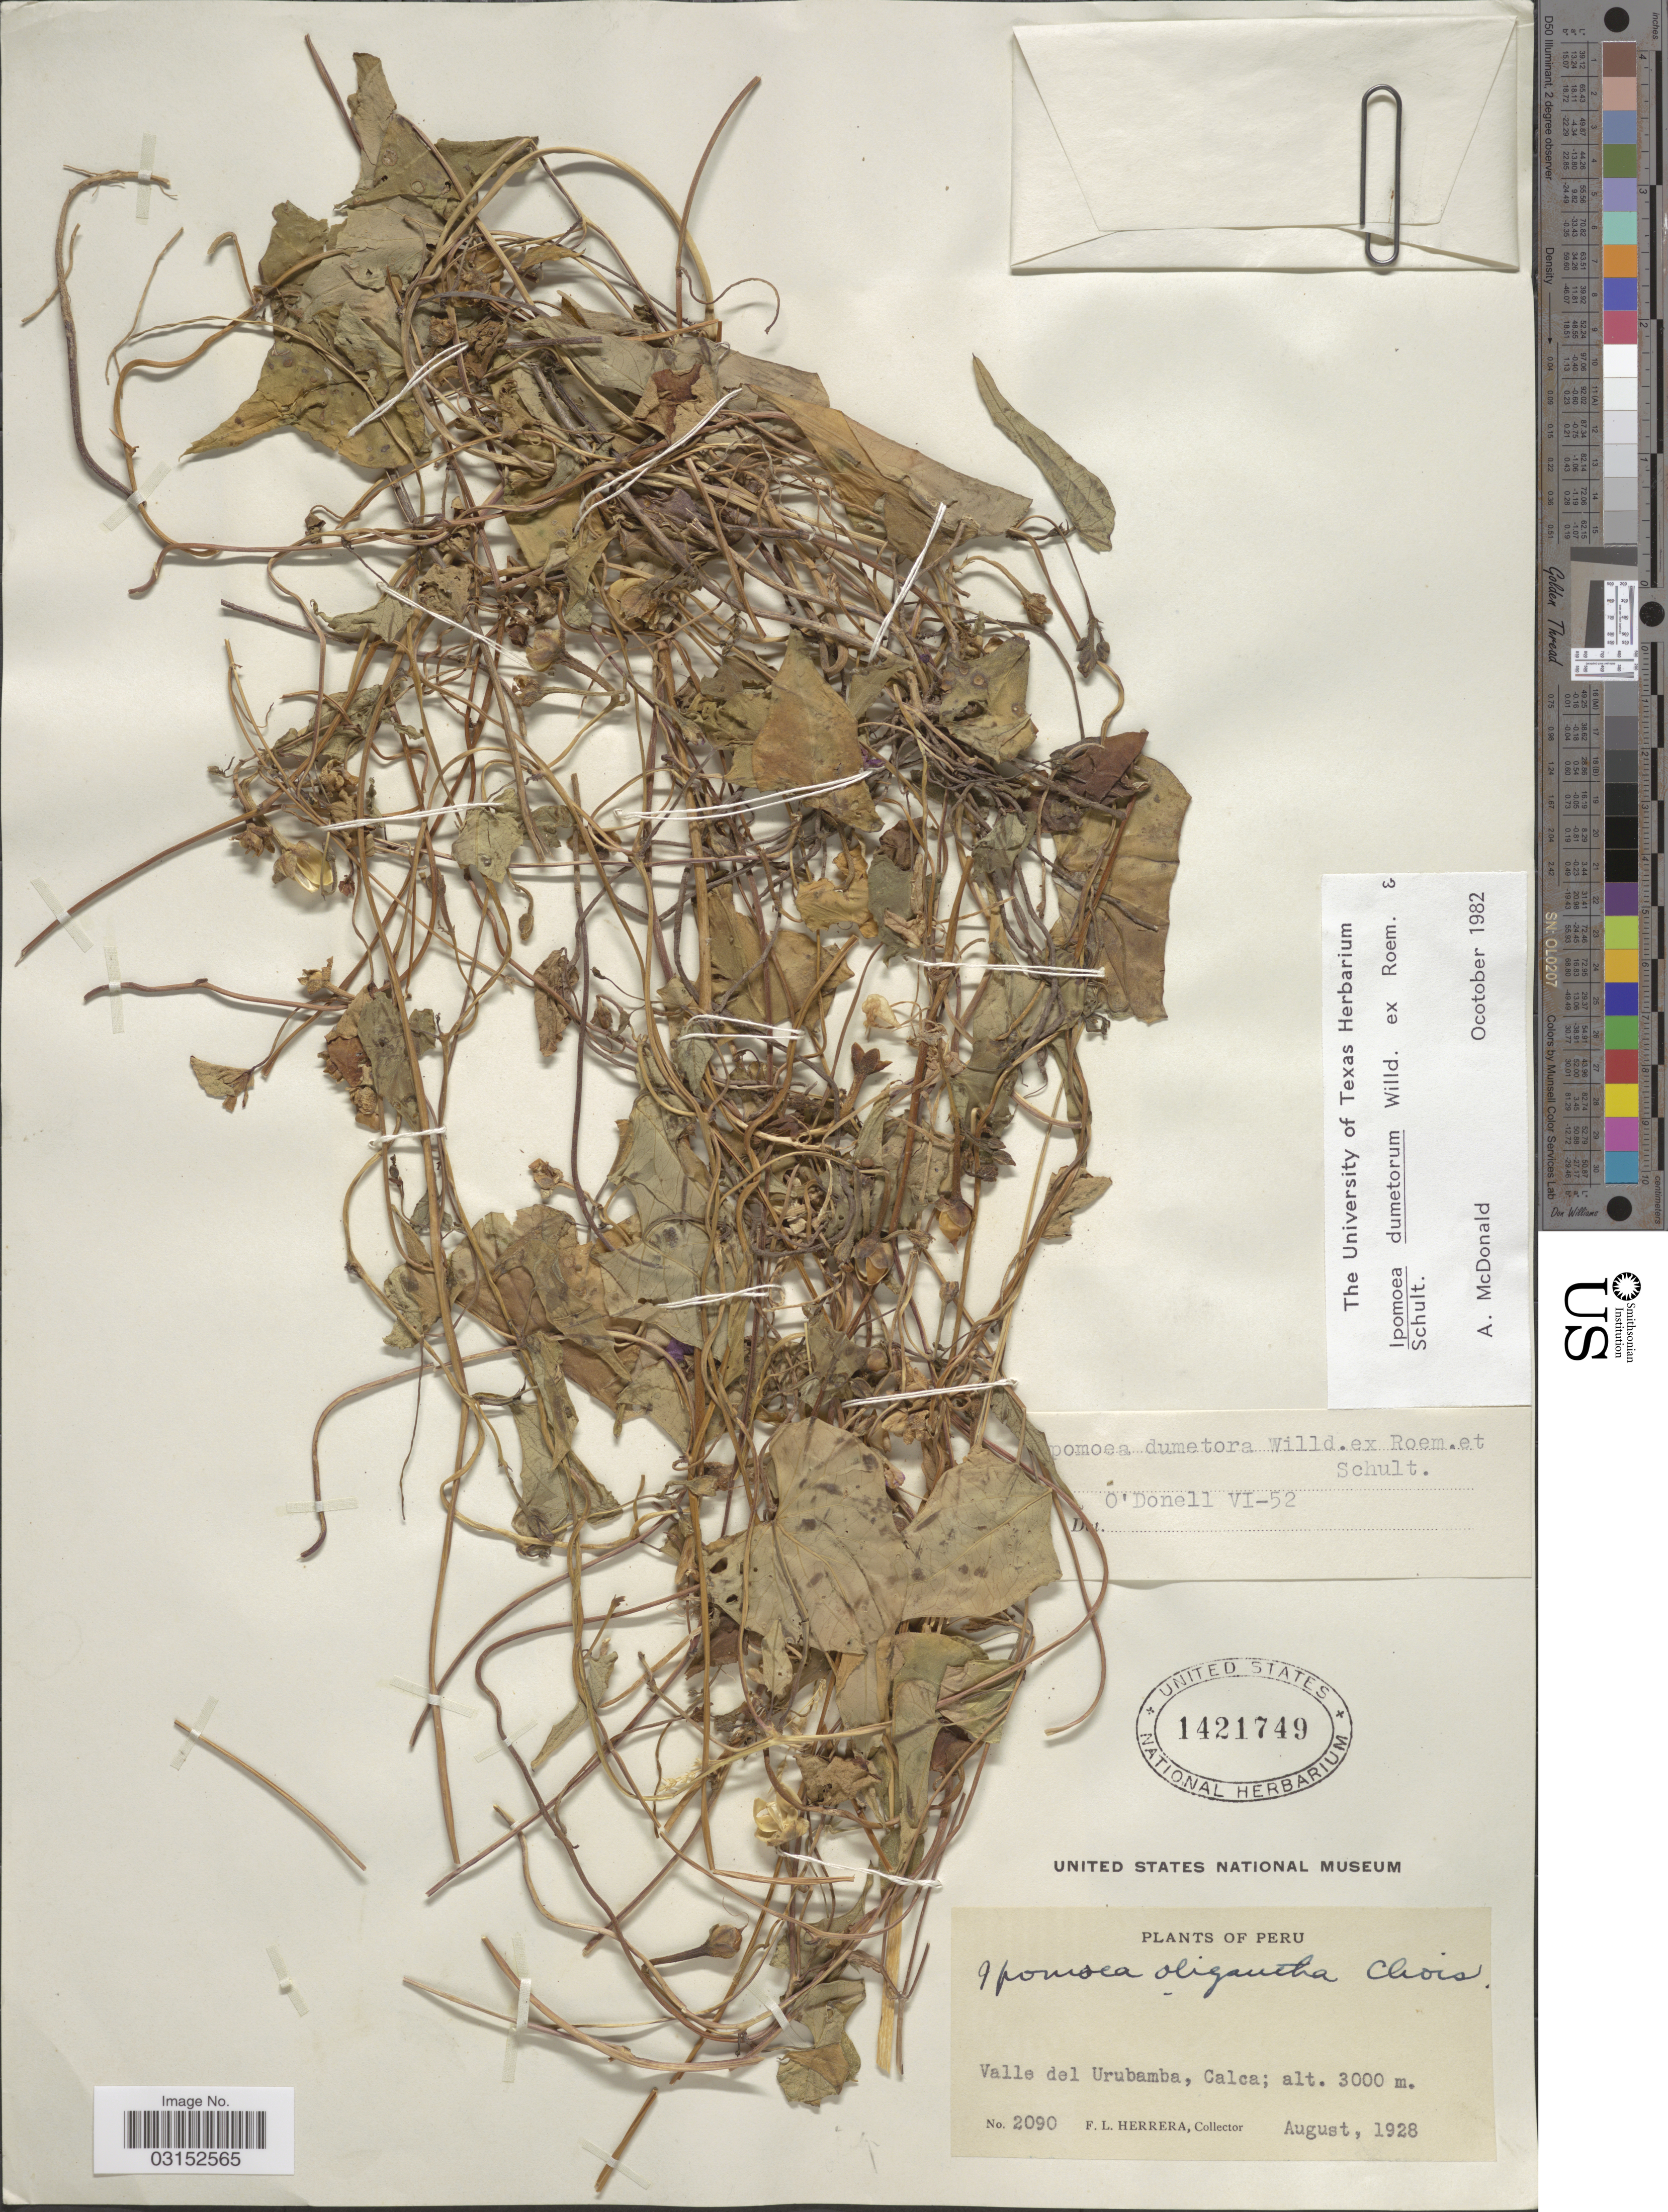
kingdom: Plantae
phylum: Tracheophyta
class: Magnoliopsida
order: Solanales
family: Convolvulaceae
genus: Ipomoea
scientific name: Ipomoea dumetorum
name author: Willd.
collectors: F. L. Herrera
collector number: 2090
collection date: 1928-08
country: Peru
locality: Valle del Urubamba, Calca.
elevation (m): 3000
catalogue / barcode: US 1421749